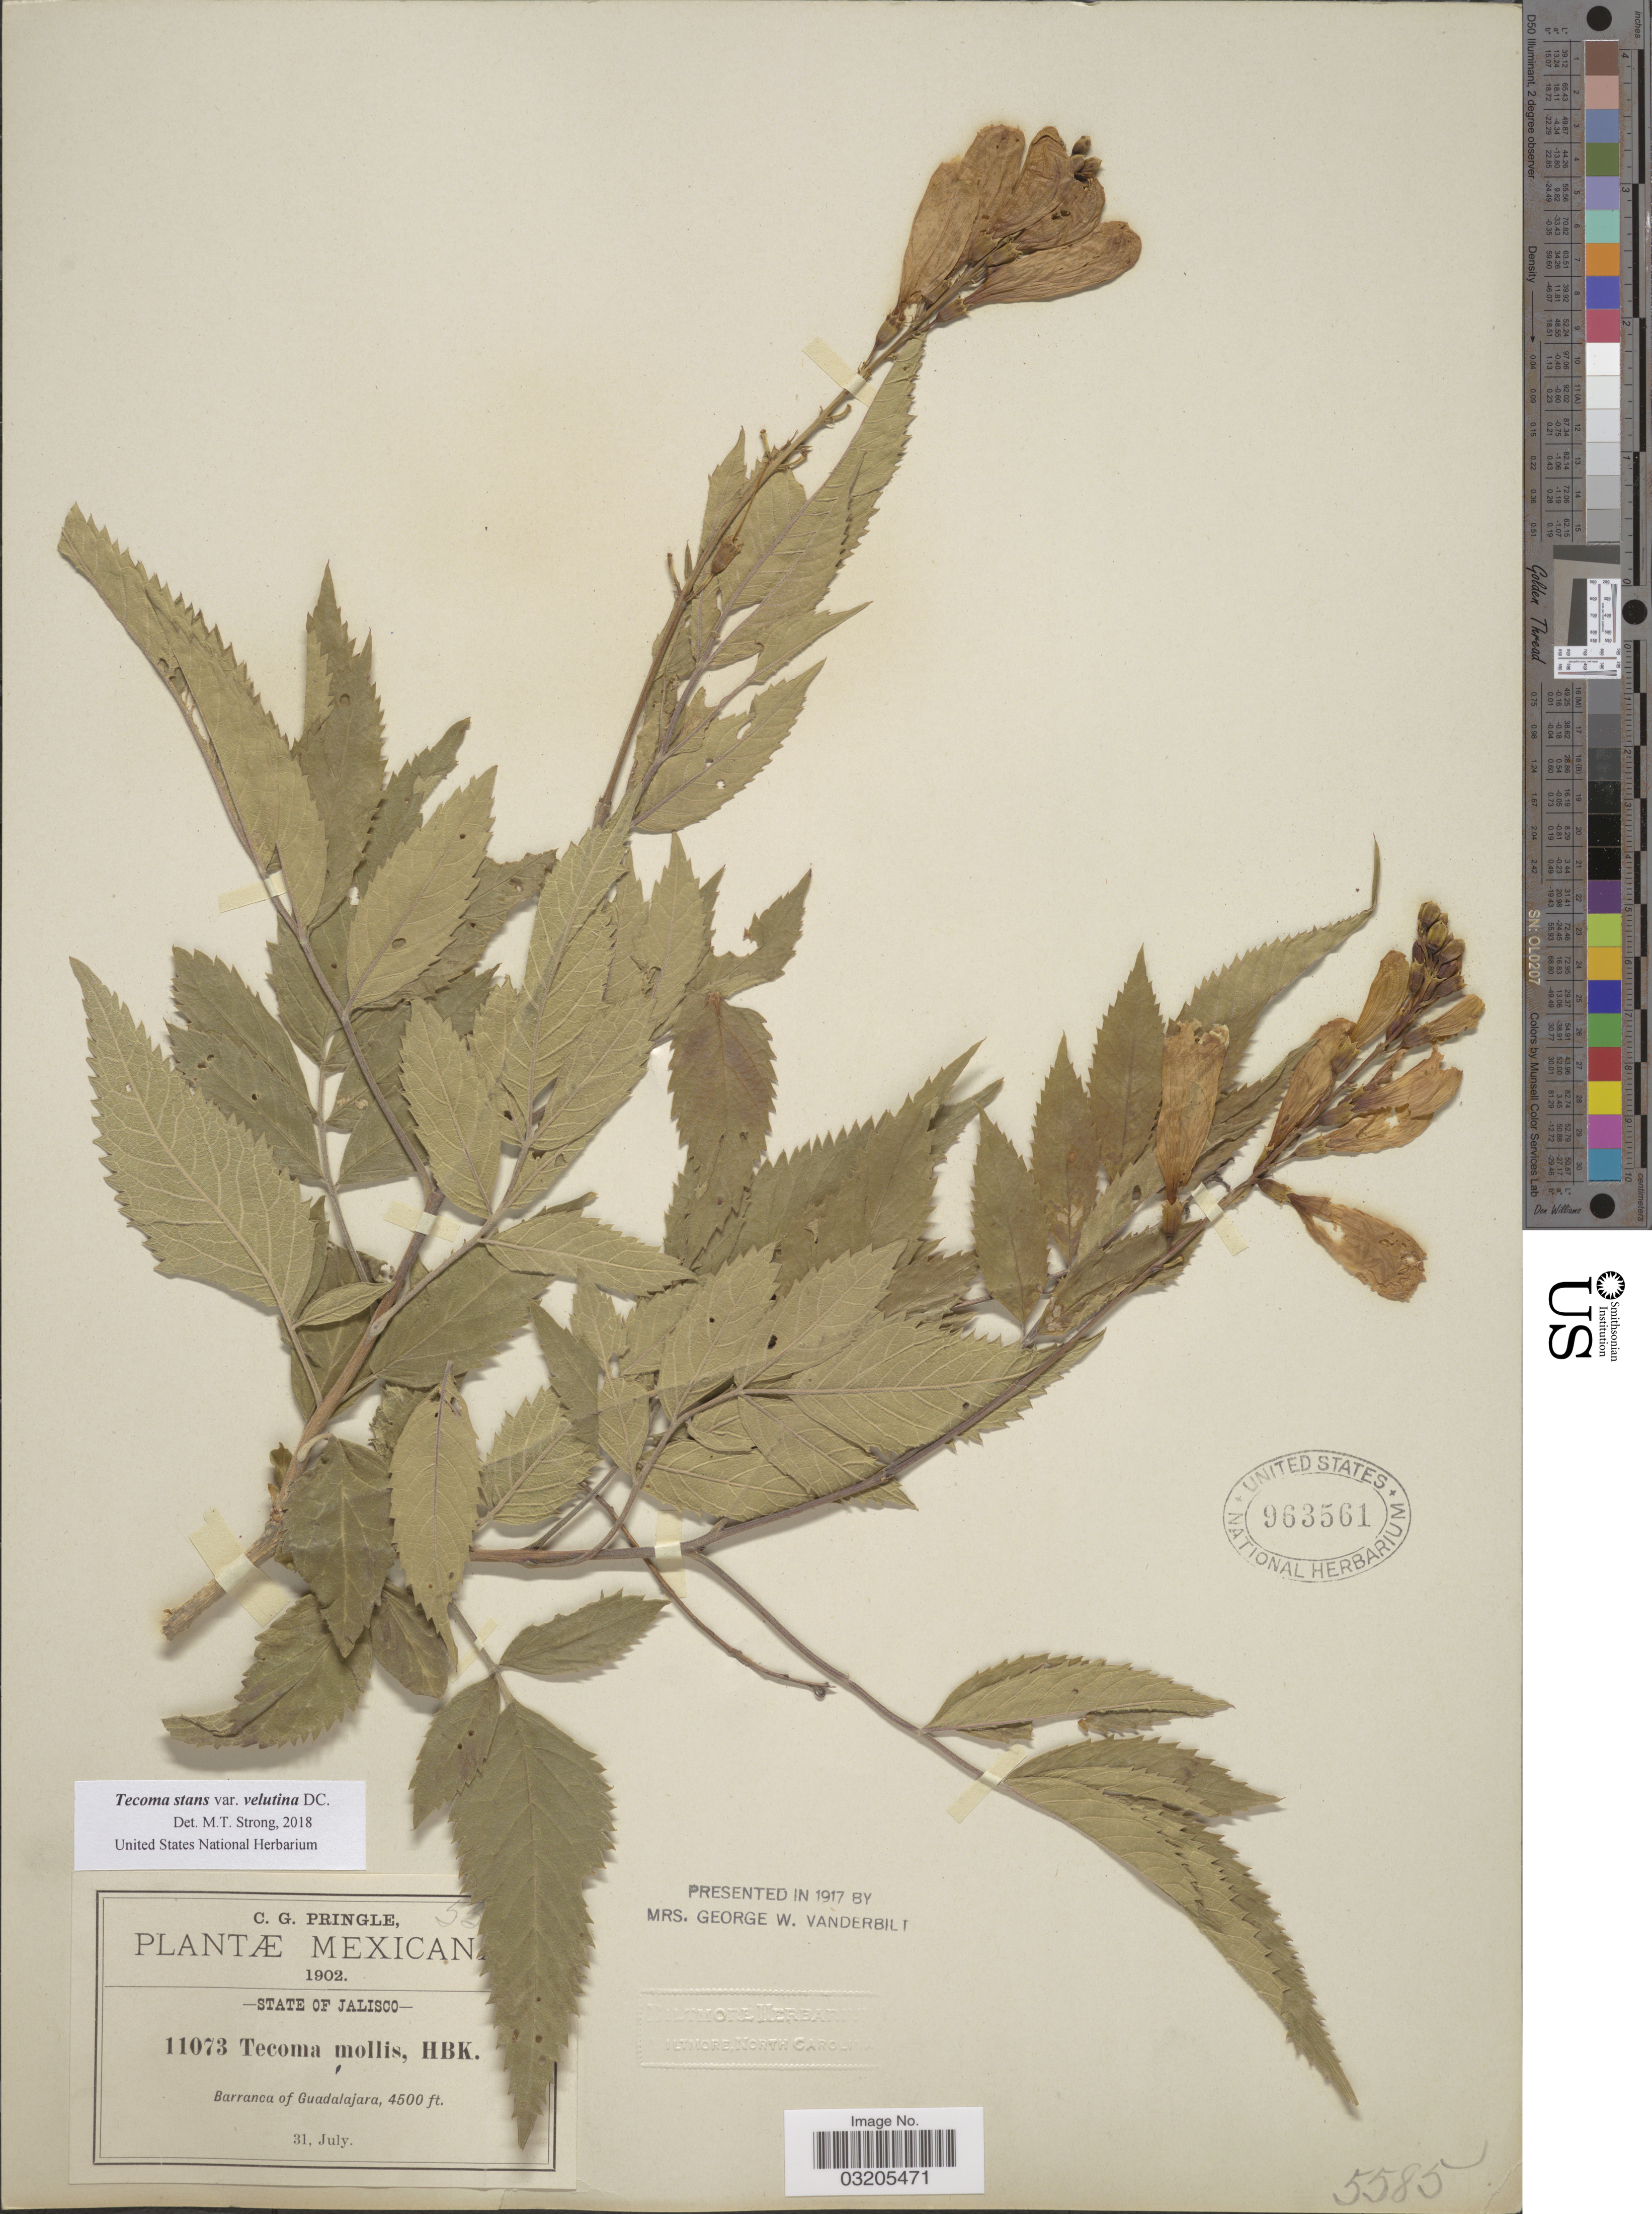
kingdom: Plantae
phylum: Tracheophyta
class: Magnoliopsida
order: Lamiales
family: Bignoniaceae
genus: Tecoma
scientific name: Tecoma stans var. velutina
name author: DC.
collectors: C. G. Pringle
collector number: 11073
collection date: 1902-07-31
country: Mexico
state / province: Jalisco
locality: Barranca of Guadalajara.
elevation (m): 1372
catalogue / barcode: US 963561